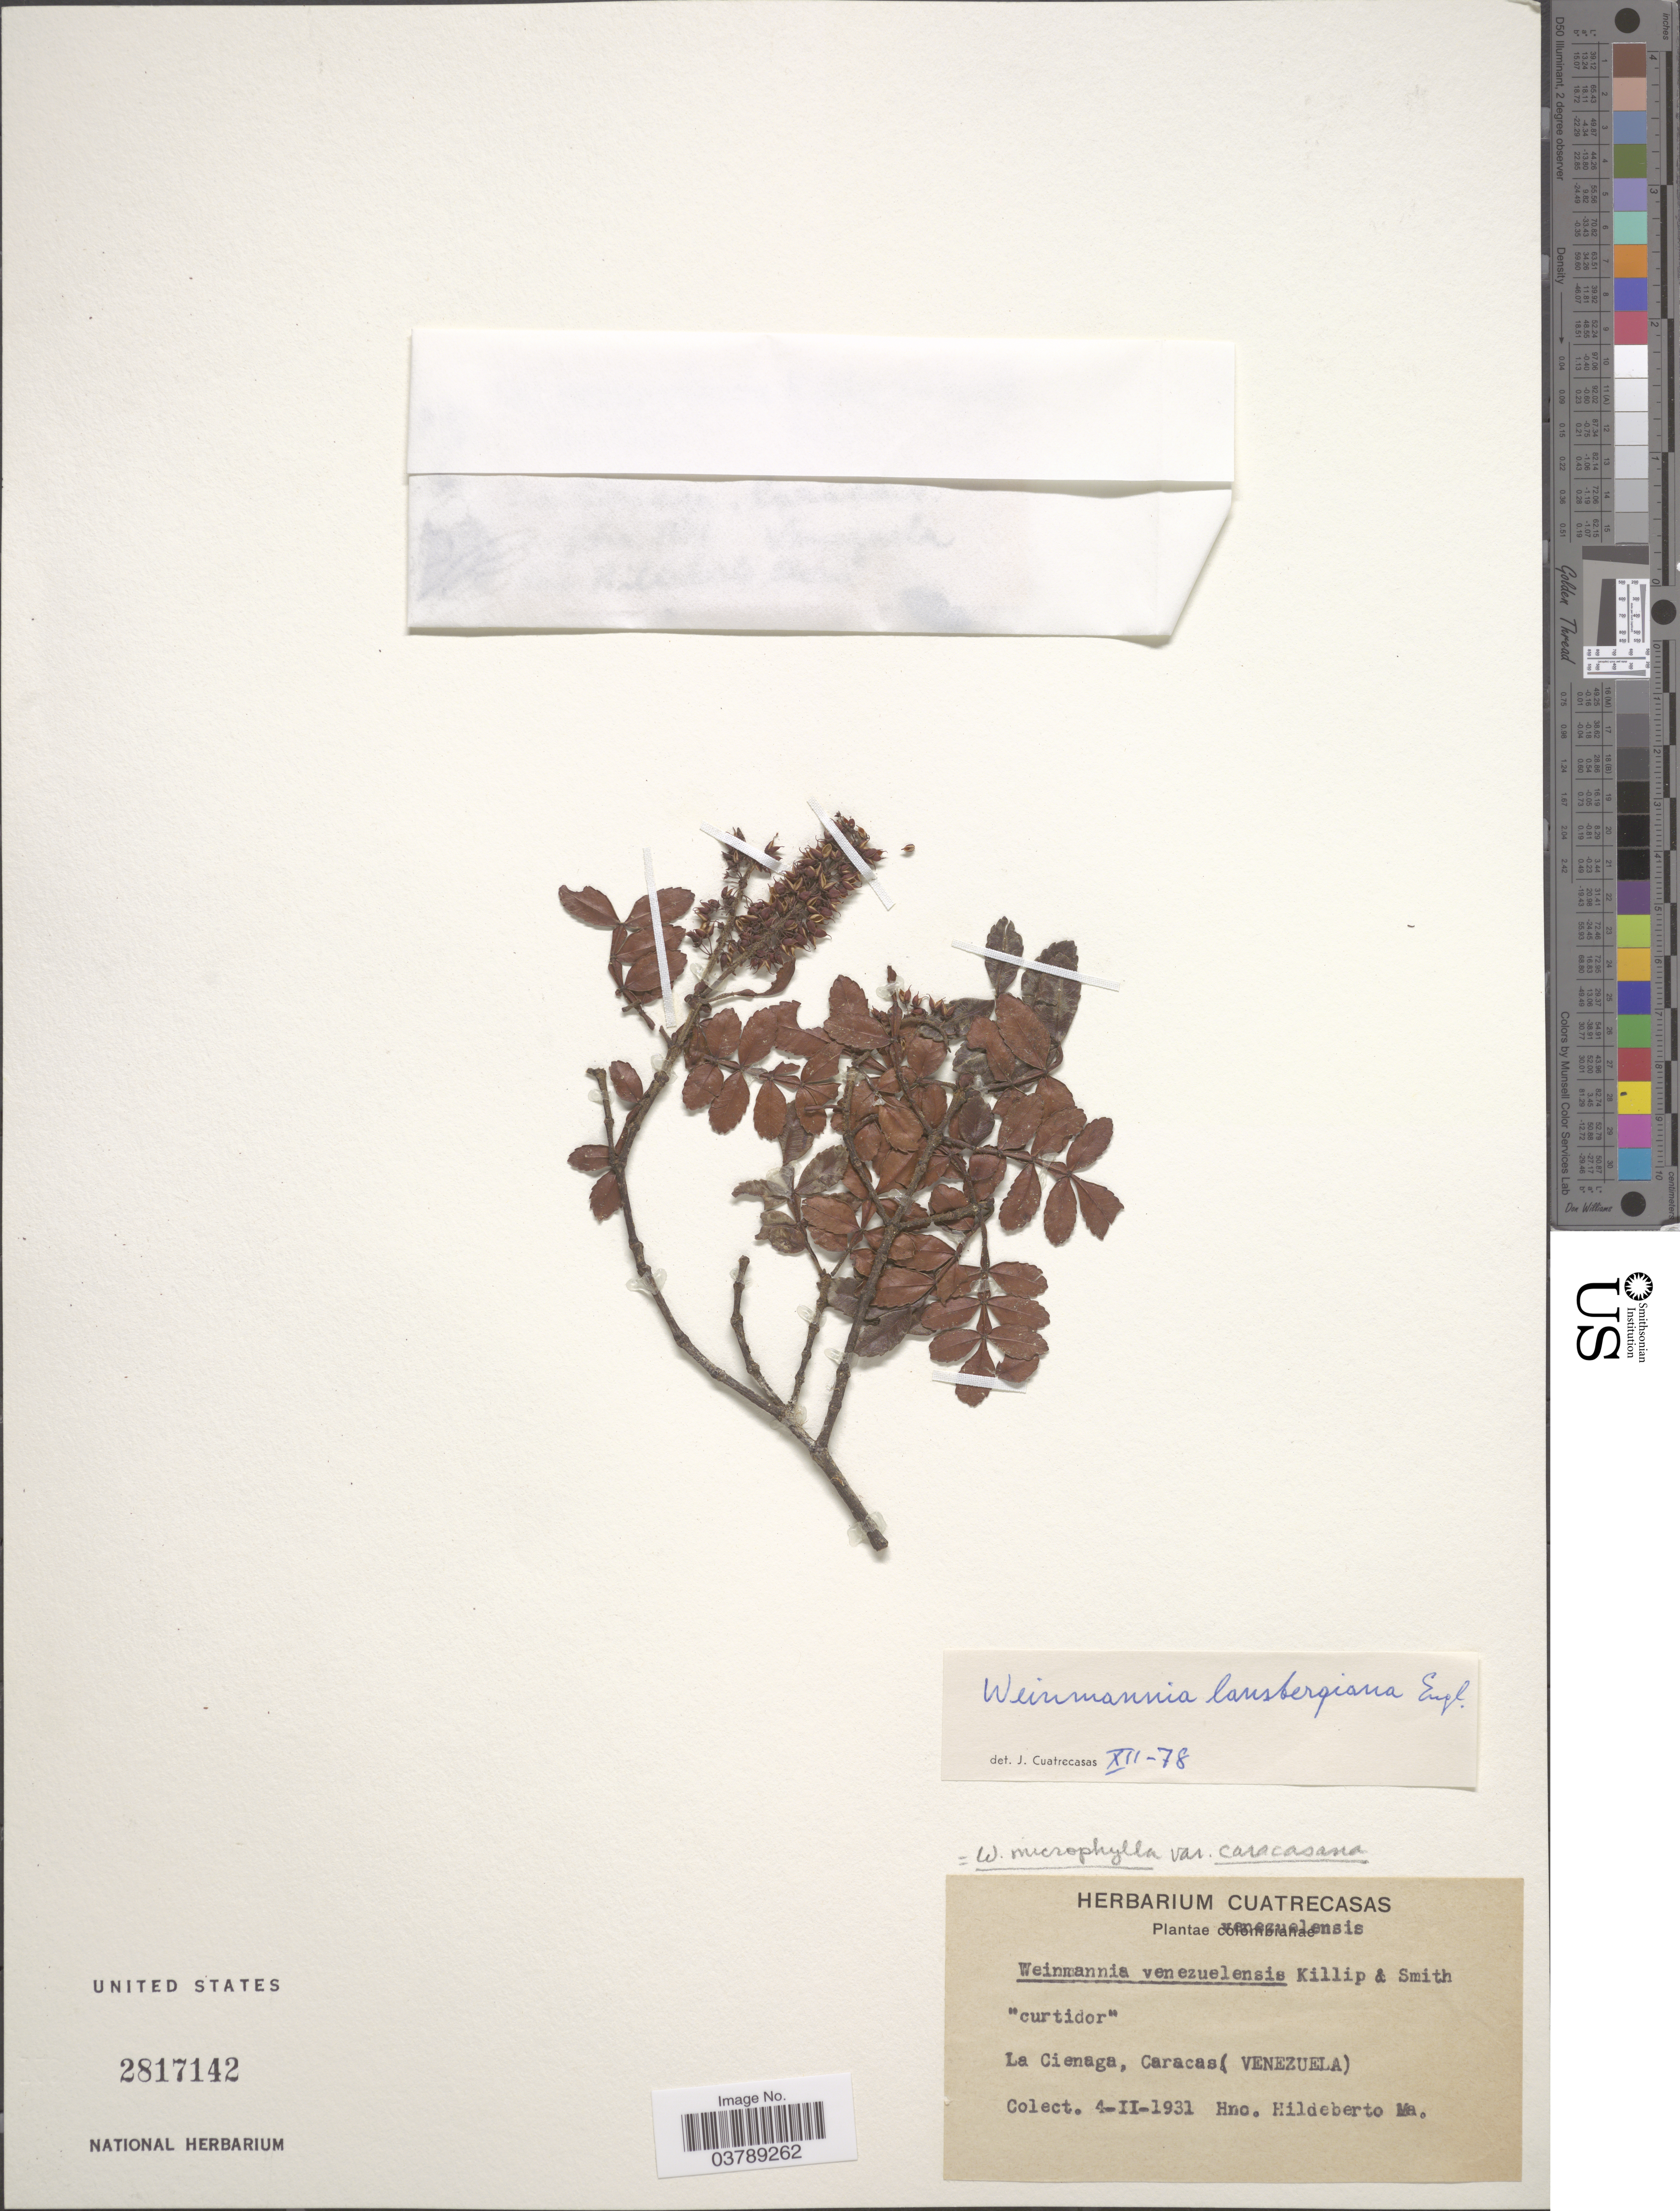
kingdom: Plantae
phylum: Tracheophyta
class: Magnoliopsida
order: Oxalidales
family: Cunoniaceae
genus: Weinmannia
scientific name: Weinmannia lansbergiana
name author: Engl.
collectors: H. Hildeberto Ma.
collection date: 1931-02-04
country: Venezuela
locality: La Cienaga, Caracas.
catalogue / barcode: US 2817142